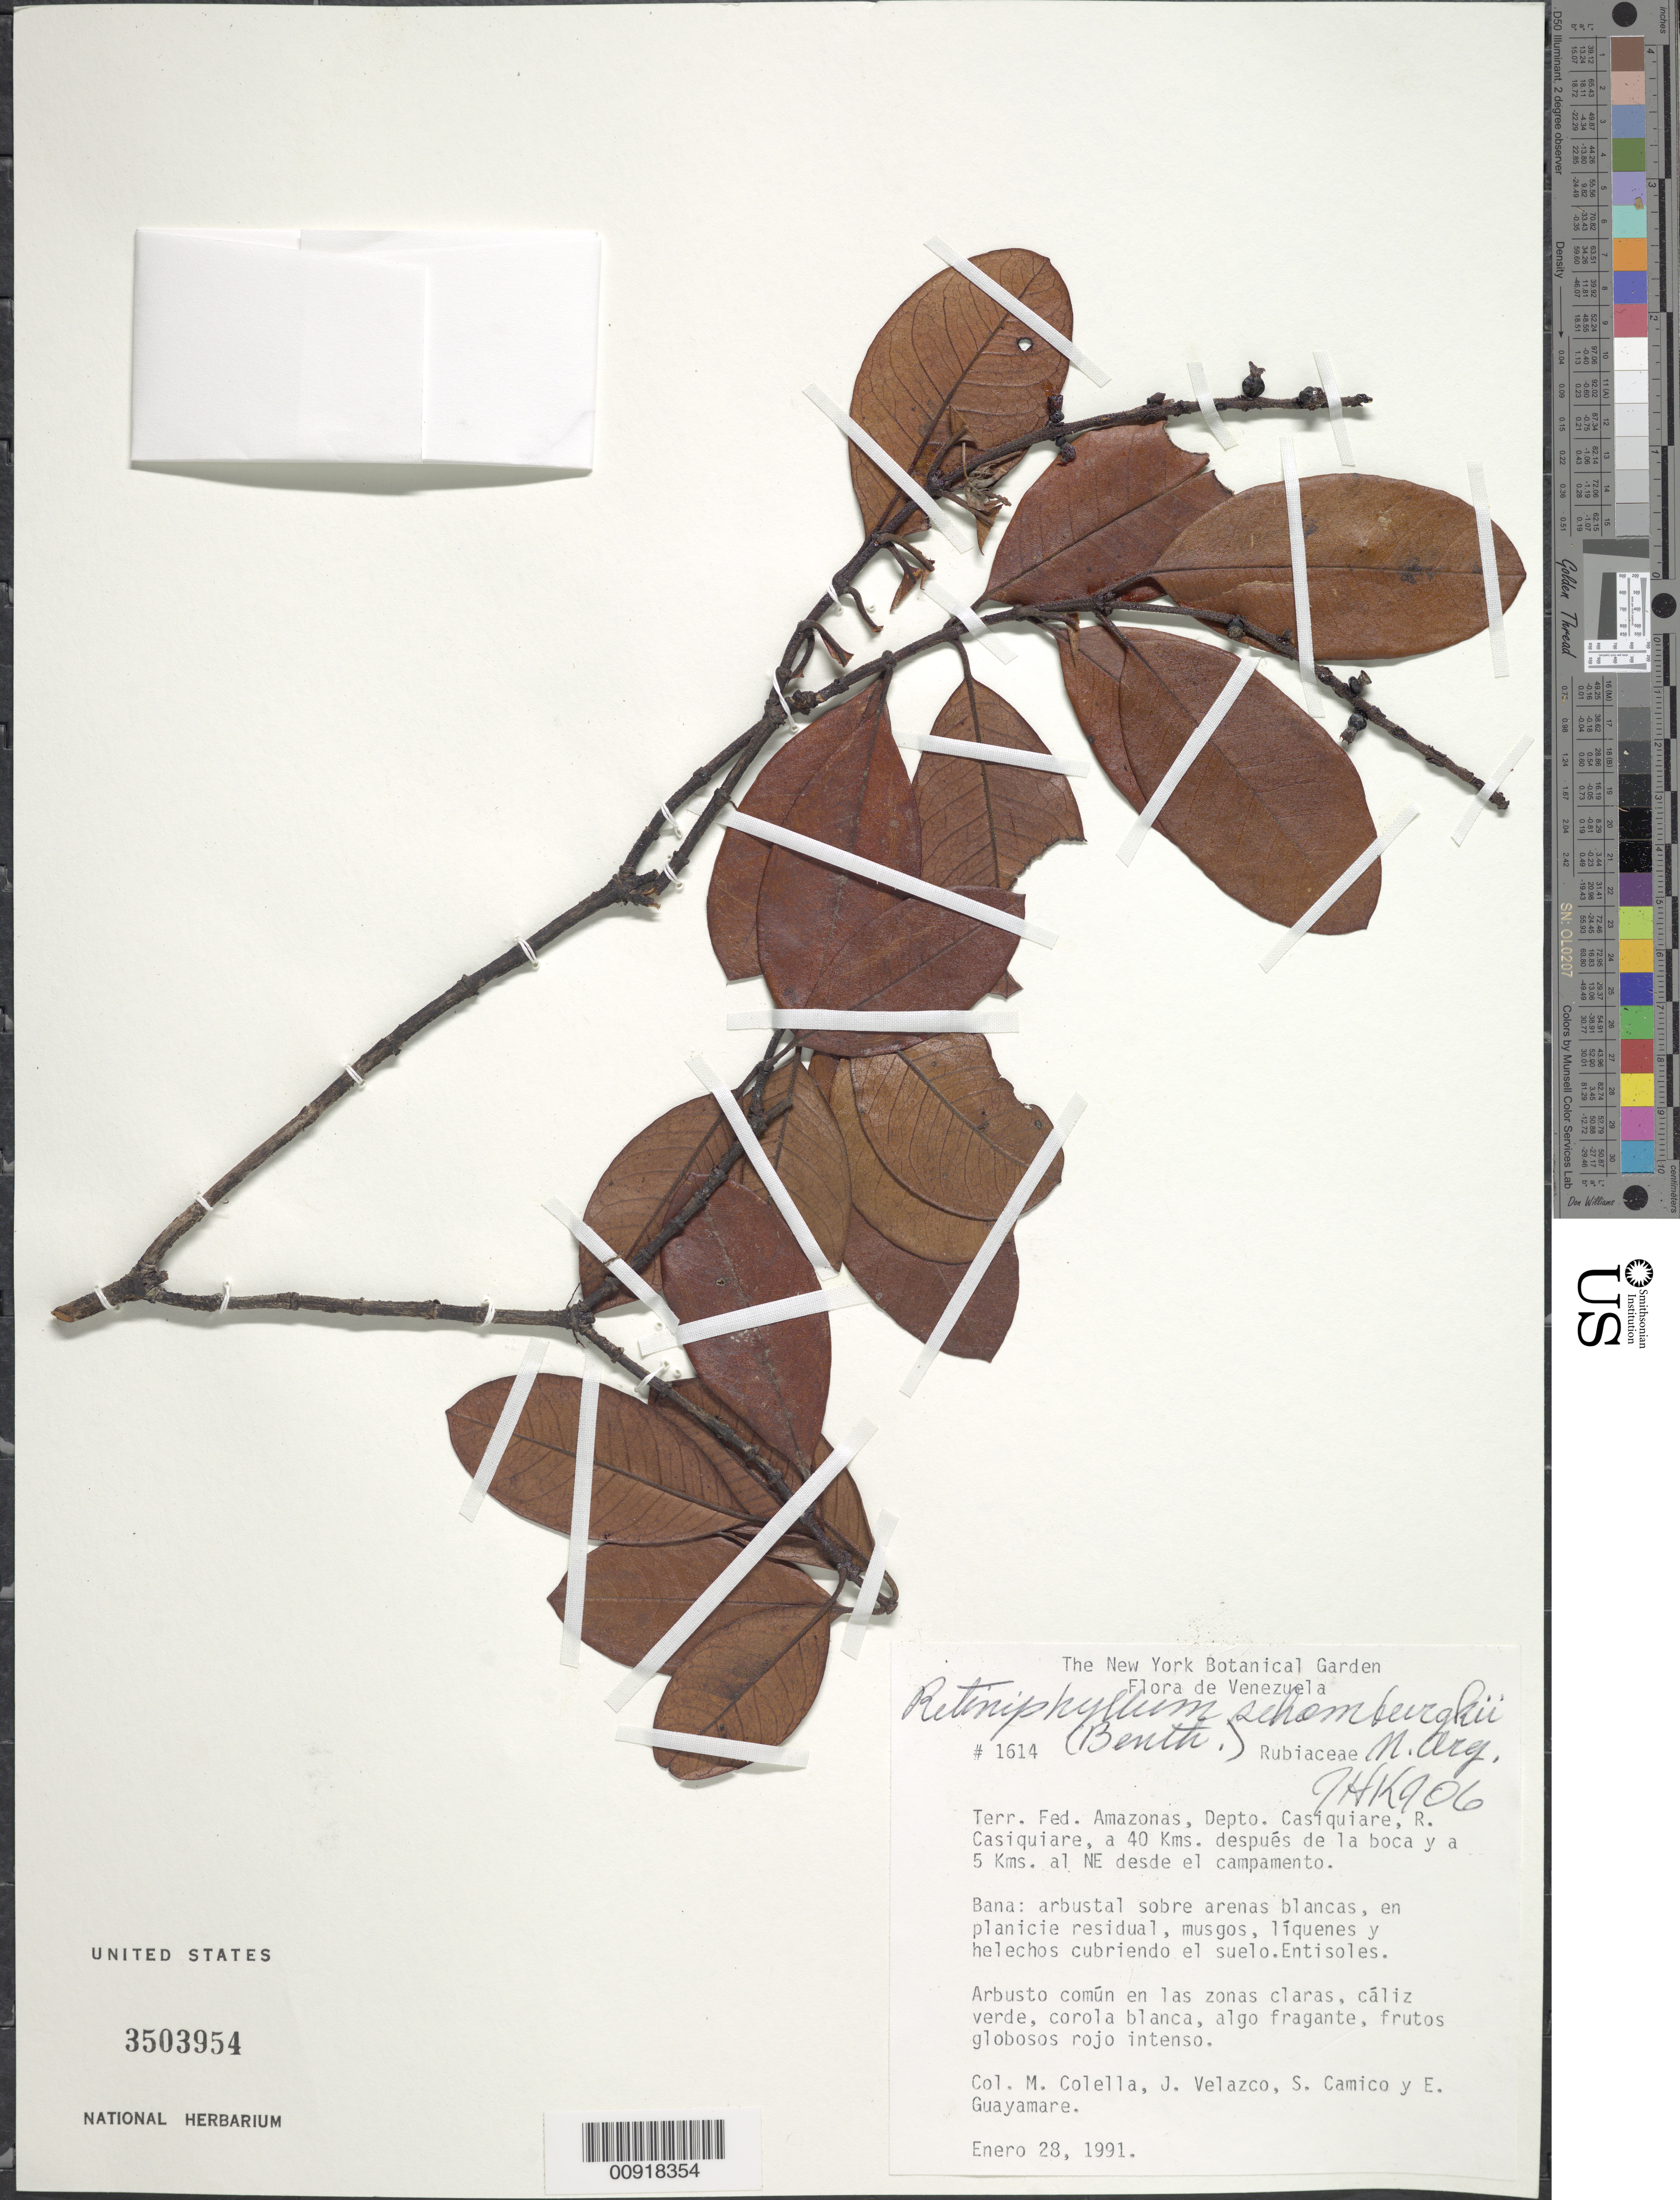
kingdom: Plantae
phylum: Tracheophyta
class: Magnoliopsida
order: Gentianales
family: Rubiaceae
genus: Retiniphyllum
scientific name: Retiniphyllum schomburgkii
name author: (Benth.) Müll. Arg.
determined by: Kirkbride, J. H.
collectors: M. Colella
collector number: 1614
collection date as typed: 28-Jan-91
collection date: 1991-01-28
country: Venezuela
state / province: Amazonas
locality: Dpto. Casiquiare, Río Casiquiare, a 40 km después de la boca y a 5 km al NE desde el campamento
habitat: Bana: arbustal sobre arenas blancas, en planicie residual, musgos, líquenes y helechos cubriendo el suelo; entisoles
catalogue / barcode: US 3503954